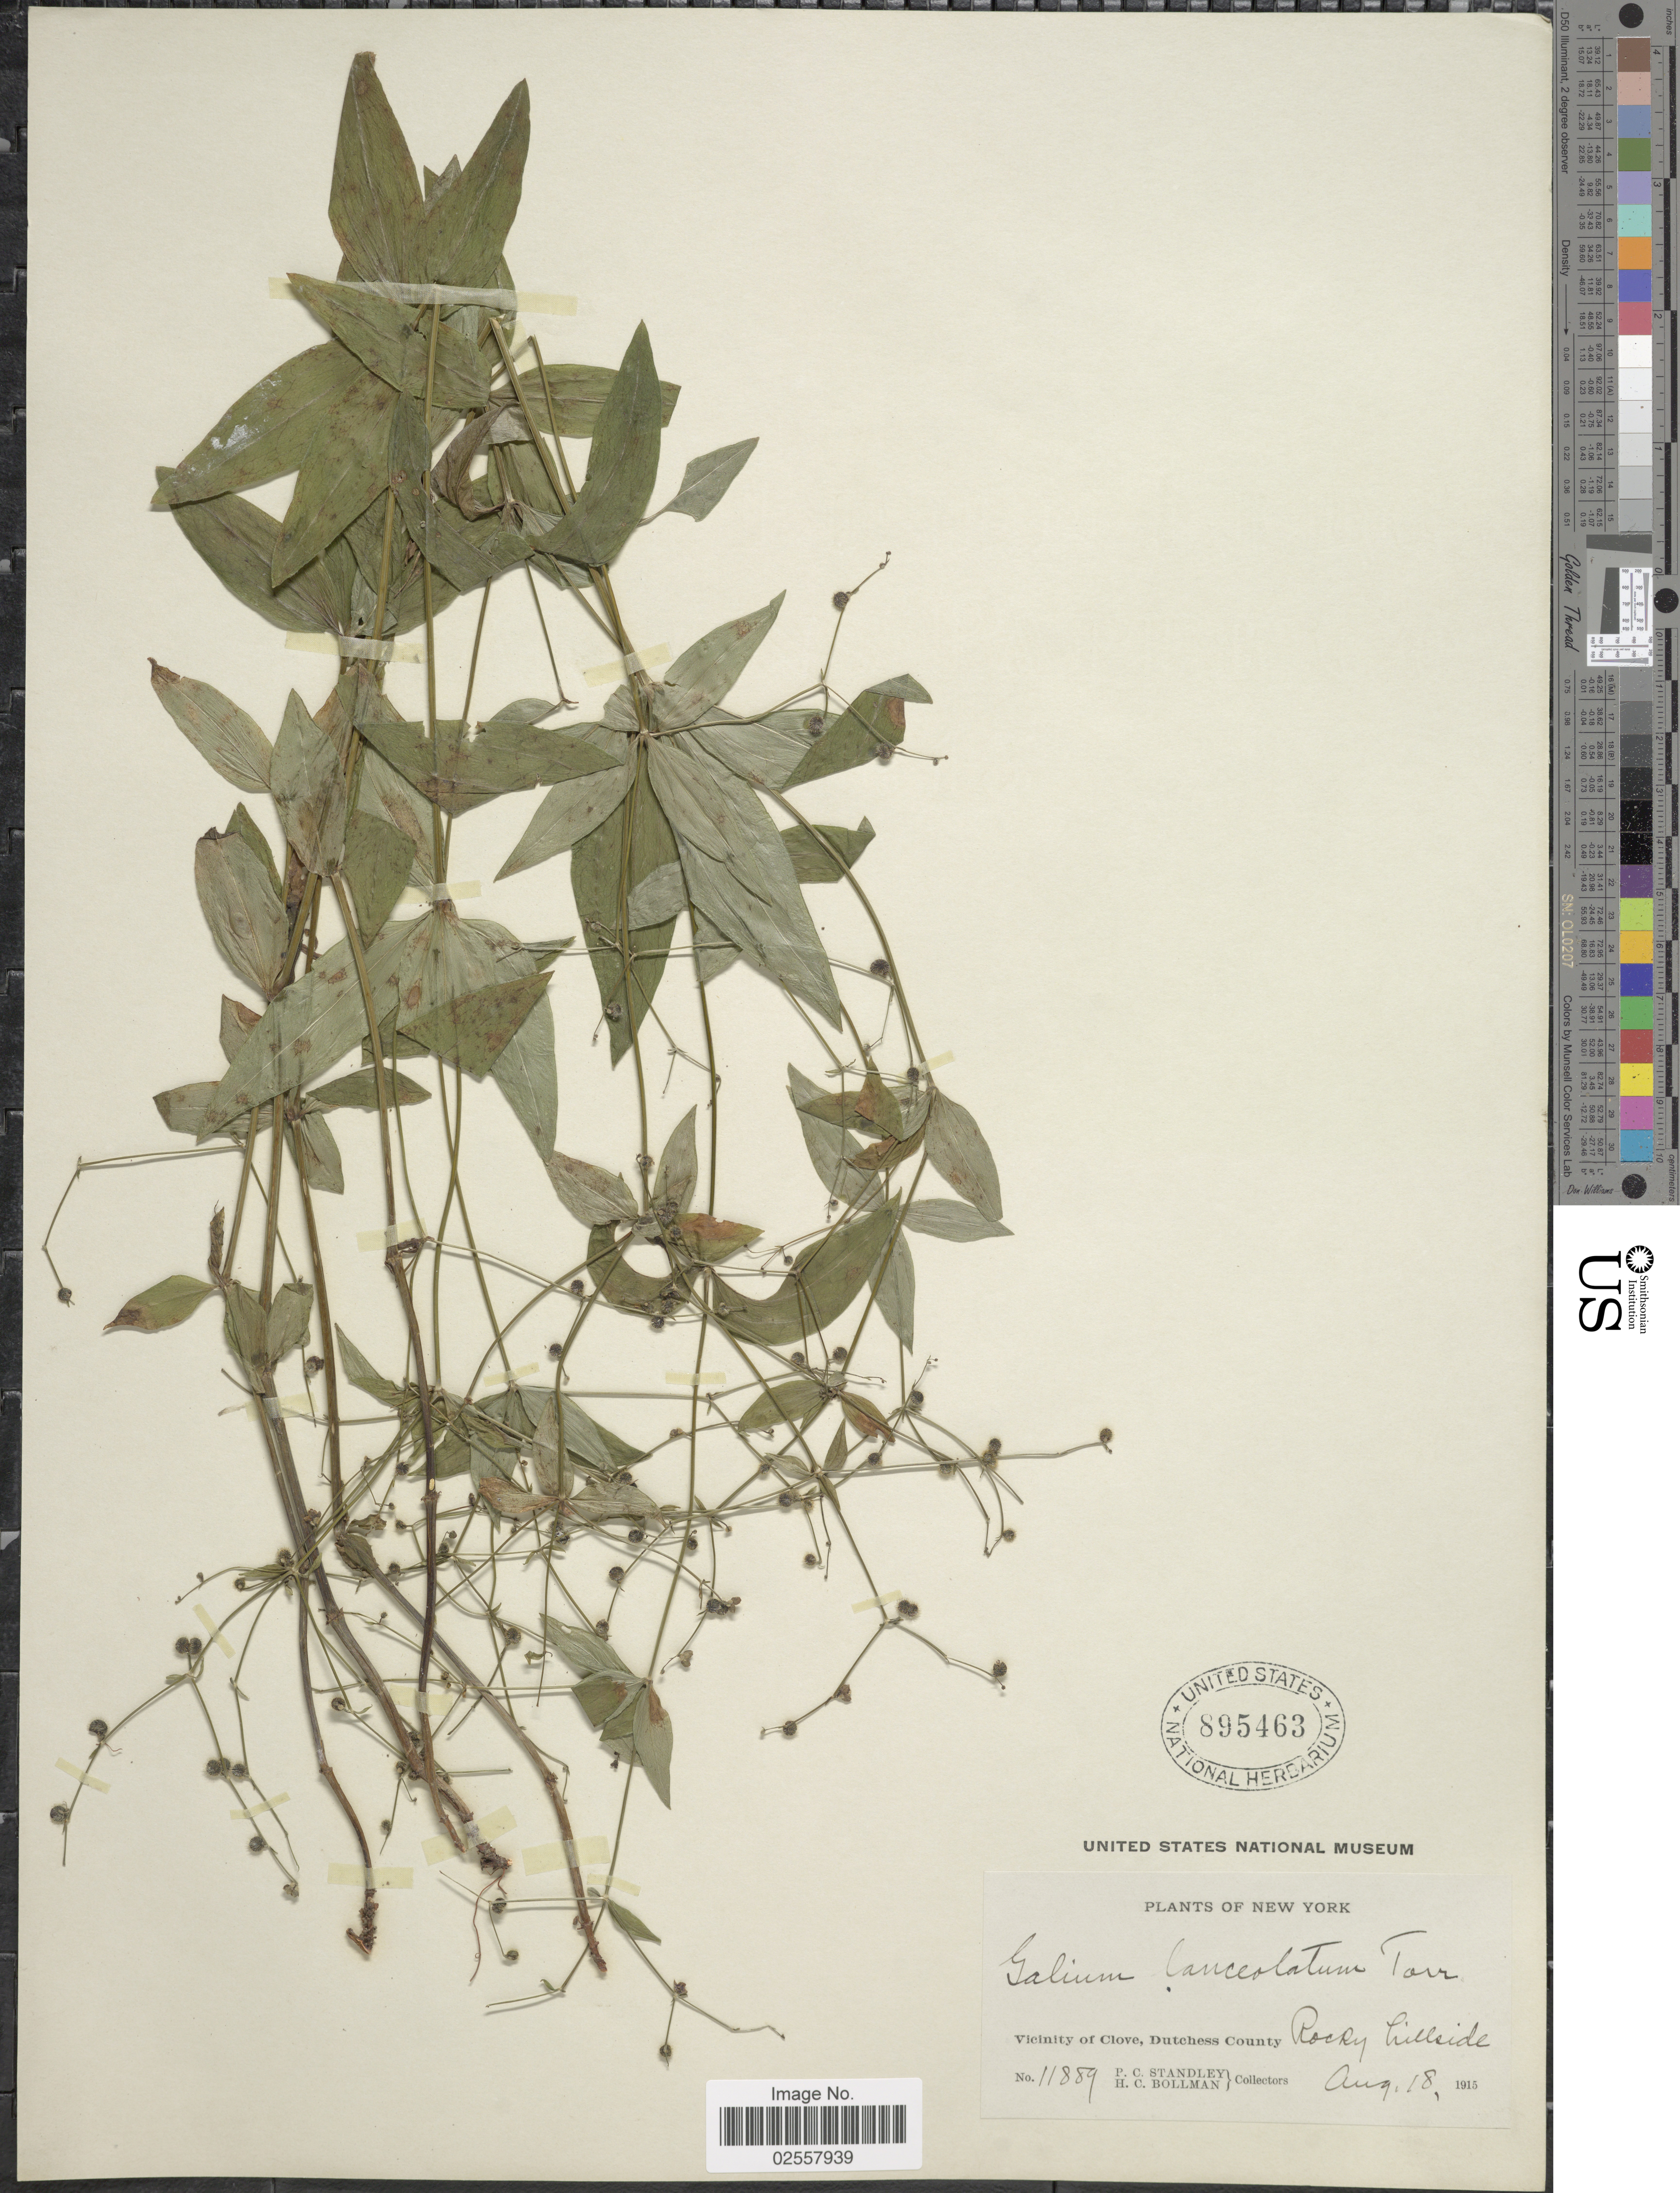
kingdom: Plantae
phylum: Tracheophyta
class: Magnoliopsida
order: Gentianales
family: Rubiaceae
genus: Galium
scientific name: Galium lanceolatum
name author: (Torr. & A. Gray) Torr.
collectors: P. C. Standley & H. C. Bollman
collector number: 11889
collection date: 1915-08-18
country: United States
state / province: New York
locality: Vicinity of Clove, Dutchess County, rocky hillside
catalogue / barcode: US 895463